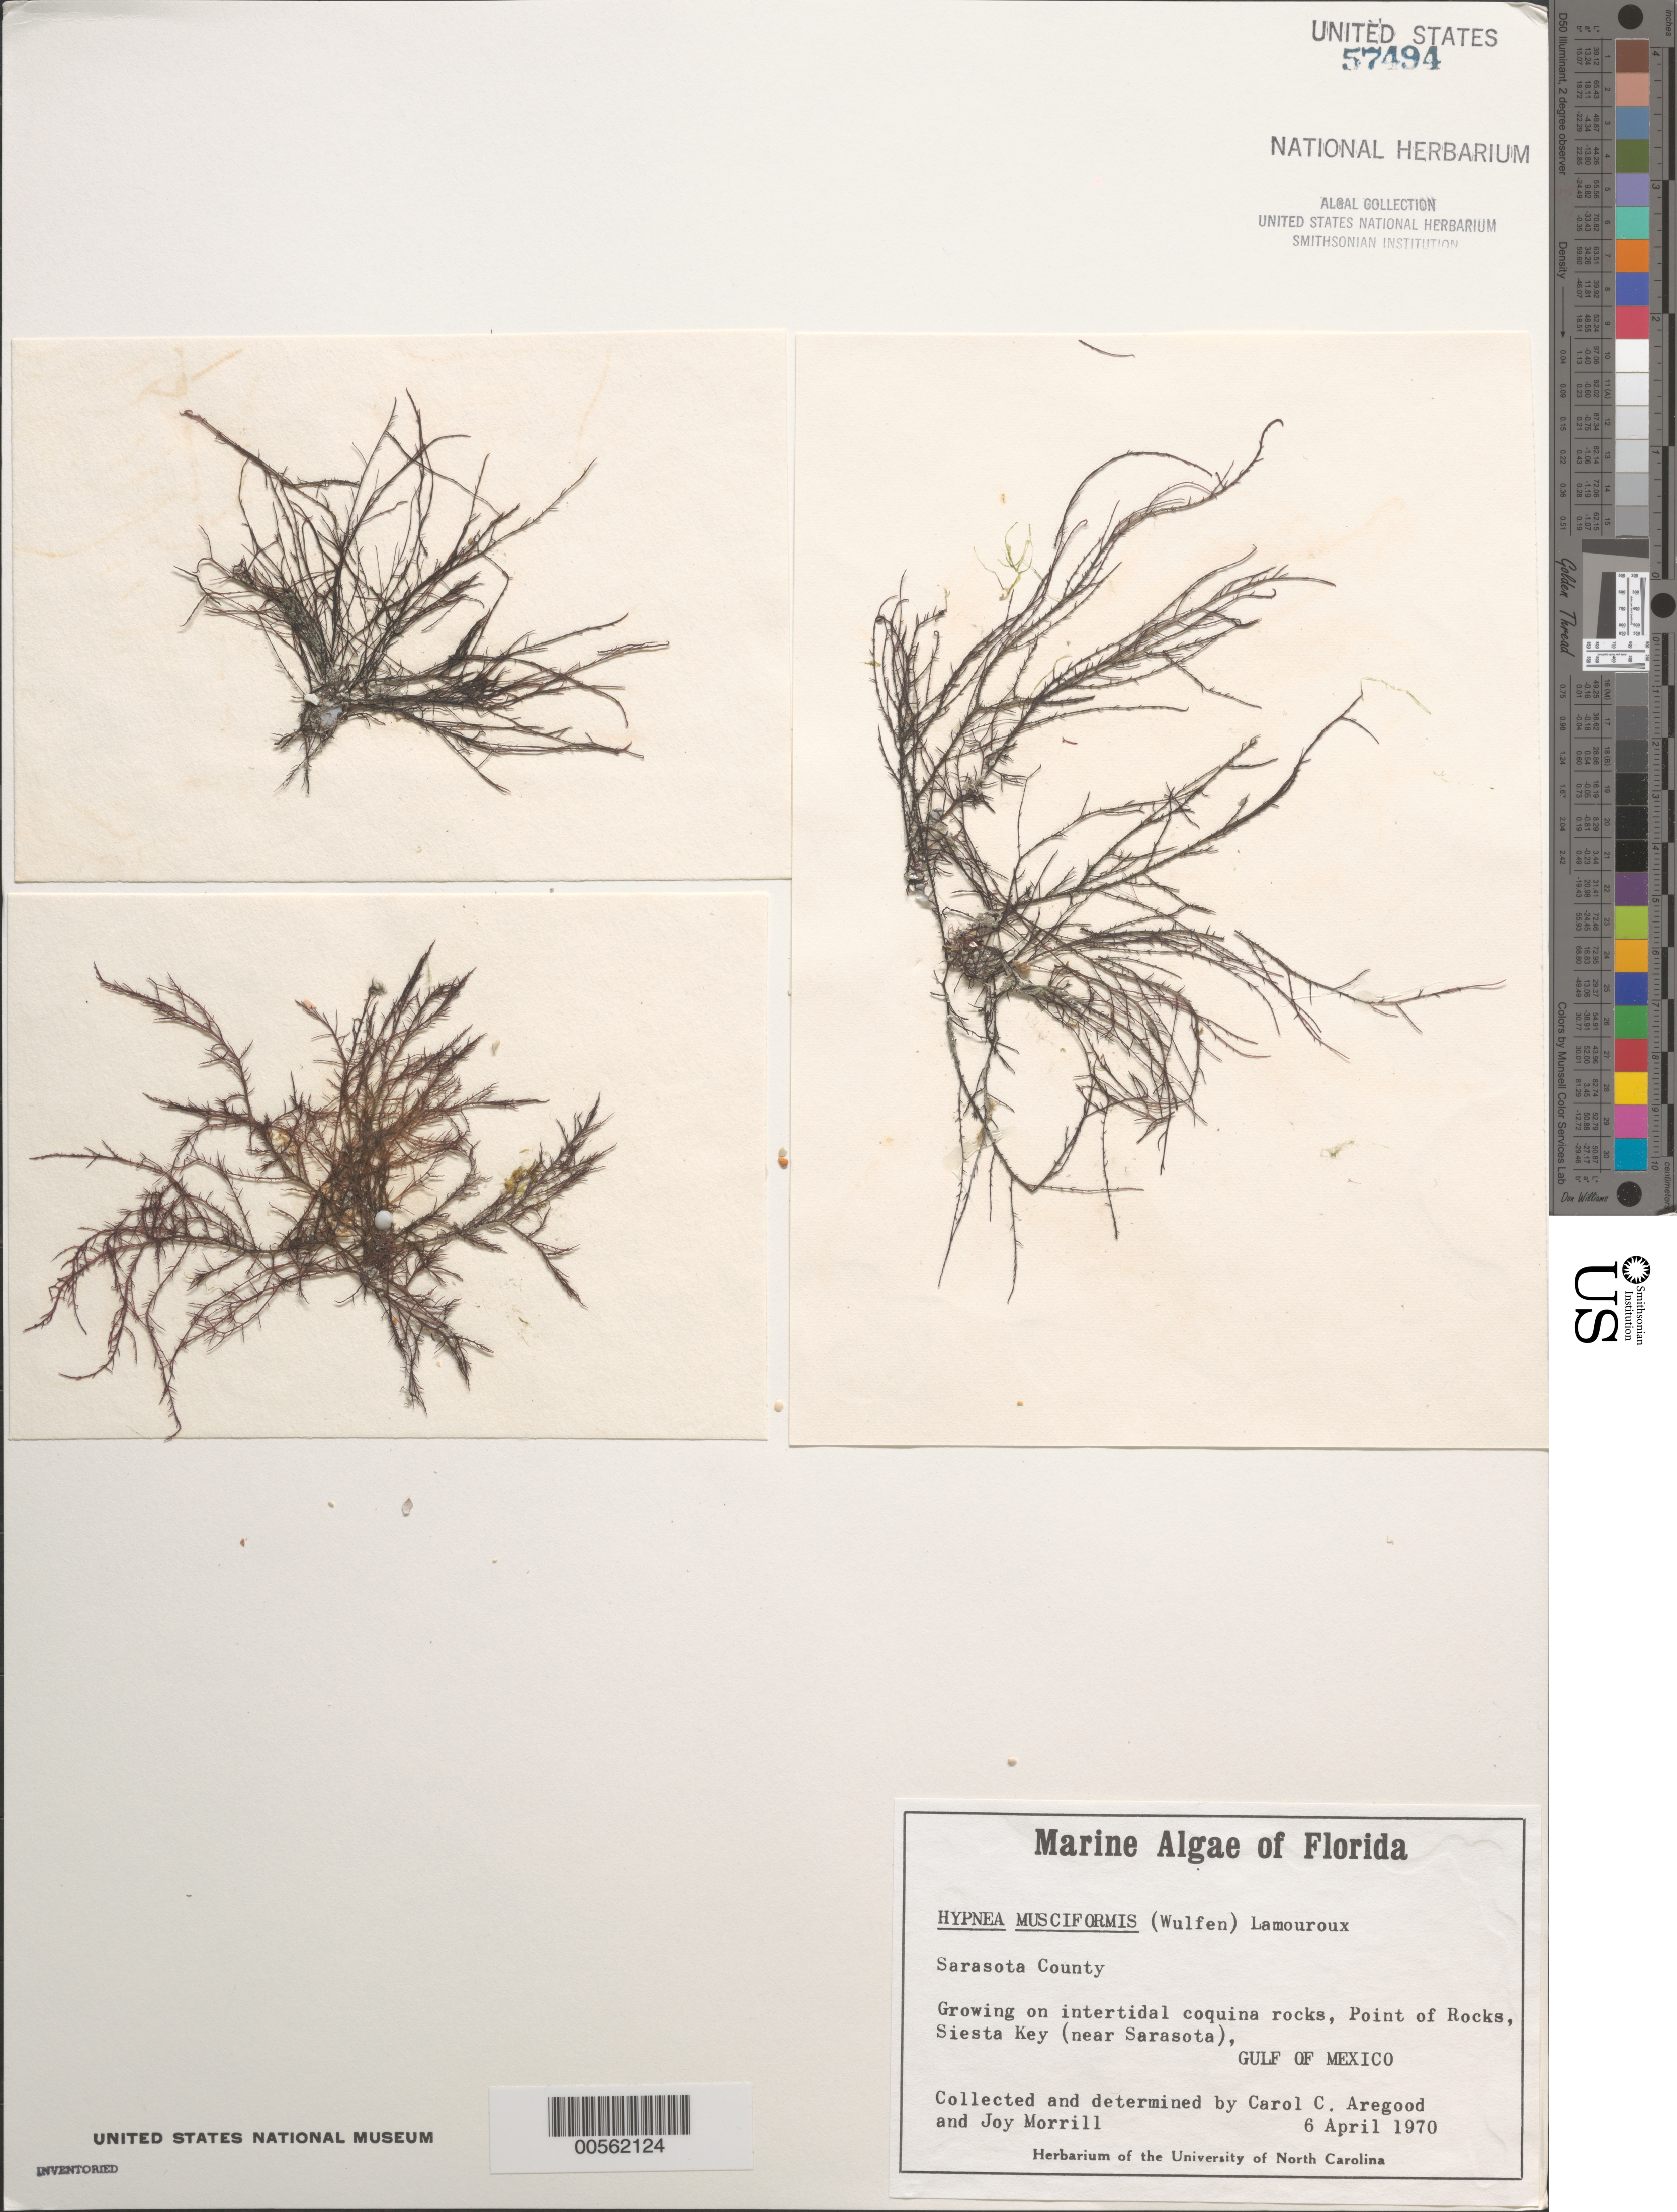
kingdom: Plantae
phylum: Rhodophyta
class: Florideophyceae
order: Gigartinales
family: Cystocloniaceae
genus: Hypnea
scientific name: Hypnea musciformis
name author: (Wulfen) J.V.Lamouroux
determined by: Aregood, C. C.; Morrill, J.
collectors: C. Aregood & J. Morrill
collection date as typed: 06 Apr 1970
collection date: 1970-04-06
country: United States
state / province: Florida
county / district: Sarasota County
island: Siesta Key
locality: Point of Rocks near Sarasota, Gulf of Mexico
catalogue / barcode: US 57494